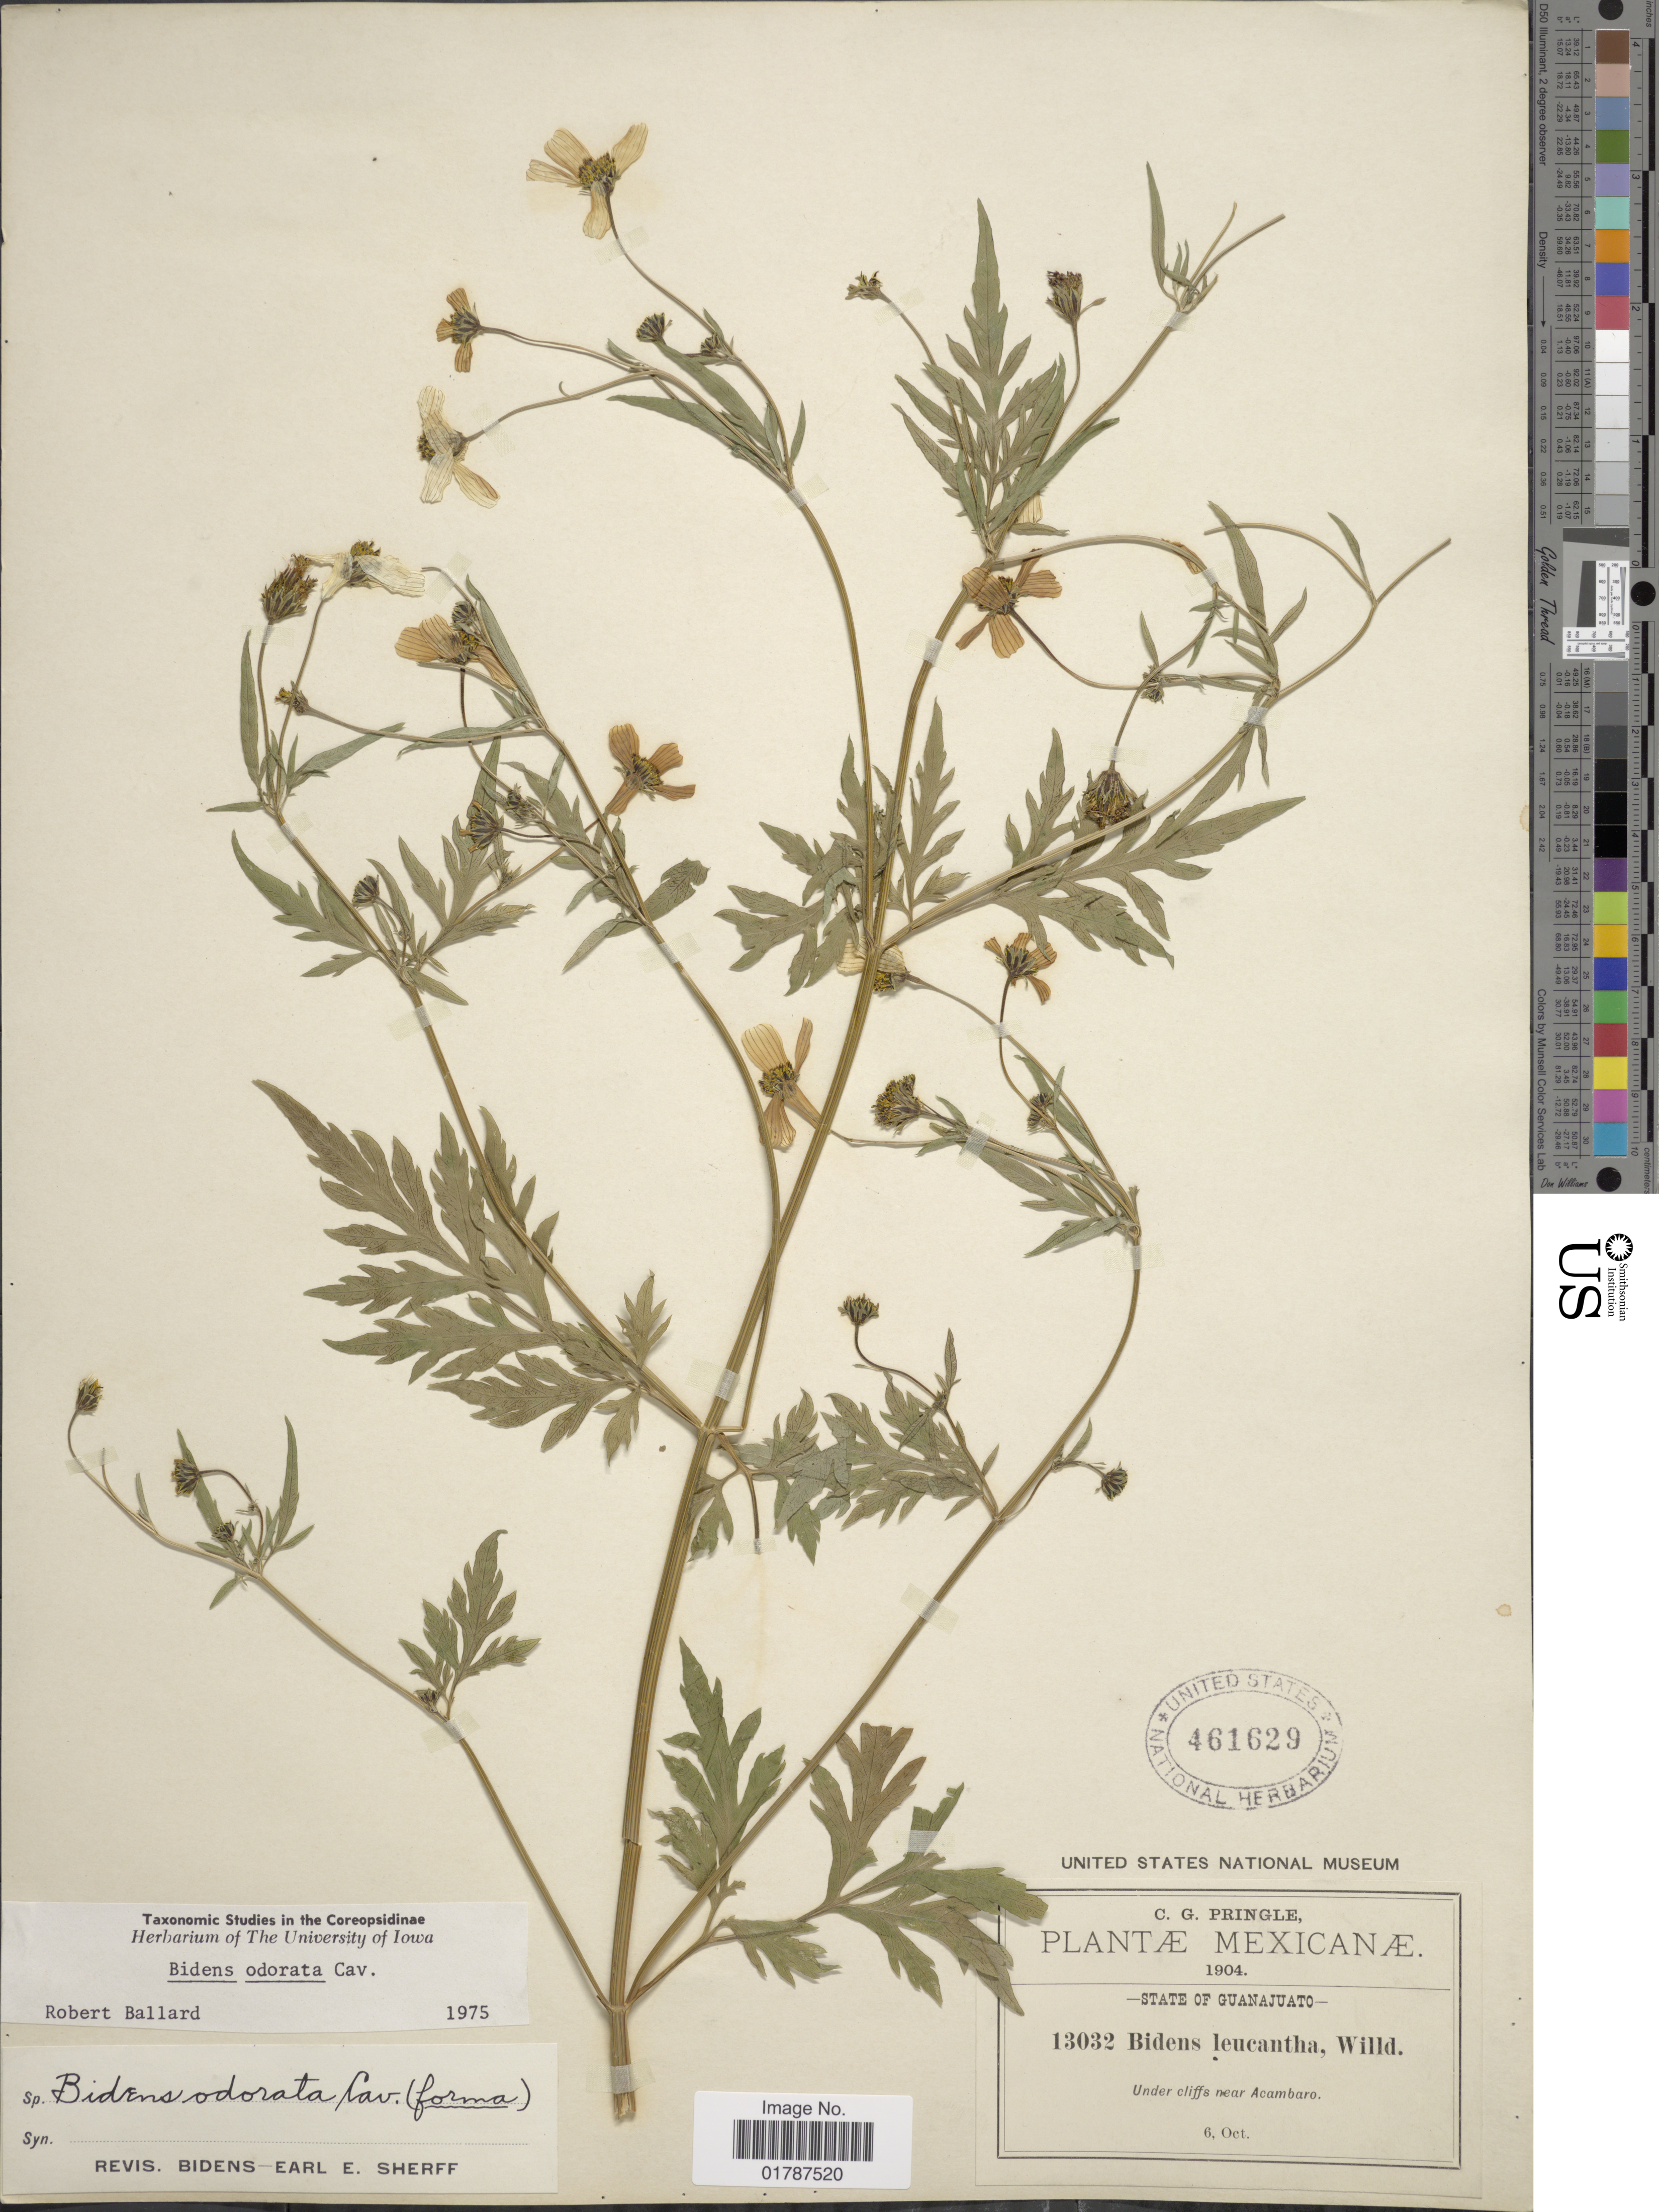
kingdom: Plantae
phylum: Tracheophyta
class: Magnoliopsida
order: Asterales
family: Asteraceae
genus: Bidens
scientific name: Bidens odorata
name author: Cav.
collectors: C. G. Pringle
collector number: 13032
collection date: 1904-10-03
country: Mexico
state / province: Guanajuato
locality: State of Guanajuato, Under cliffs near Acambaro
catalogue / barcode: US 461629